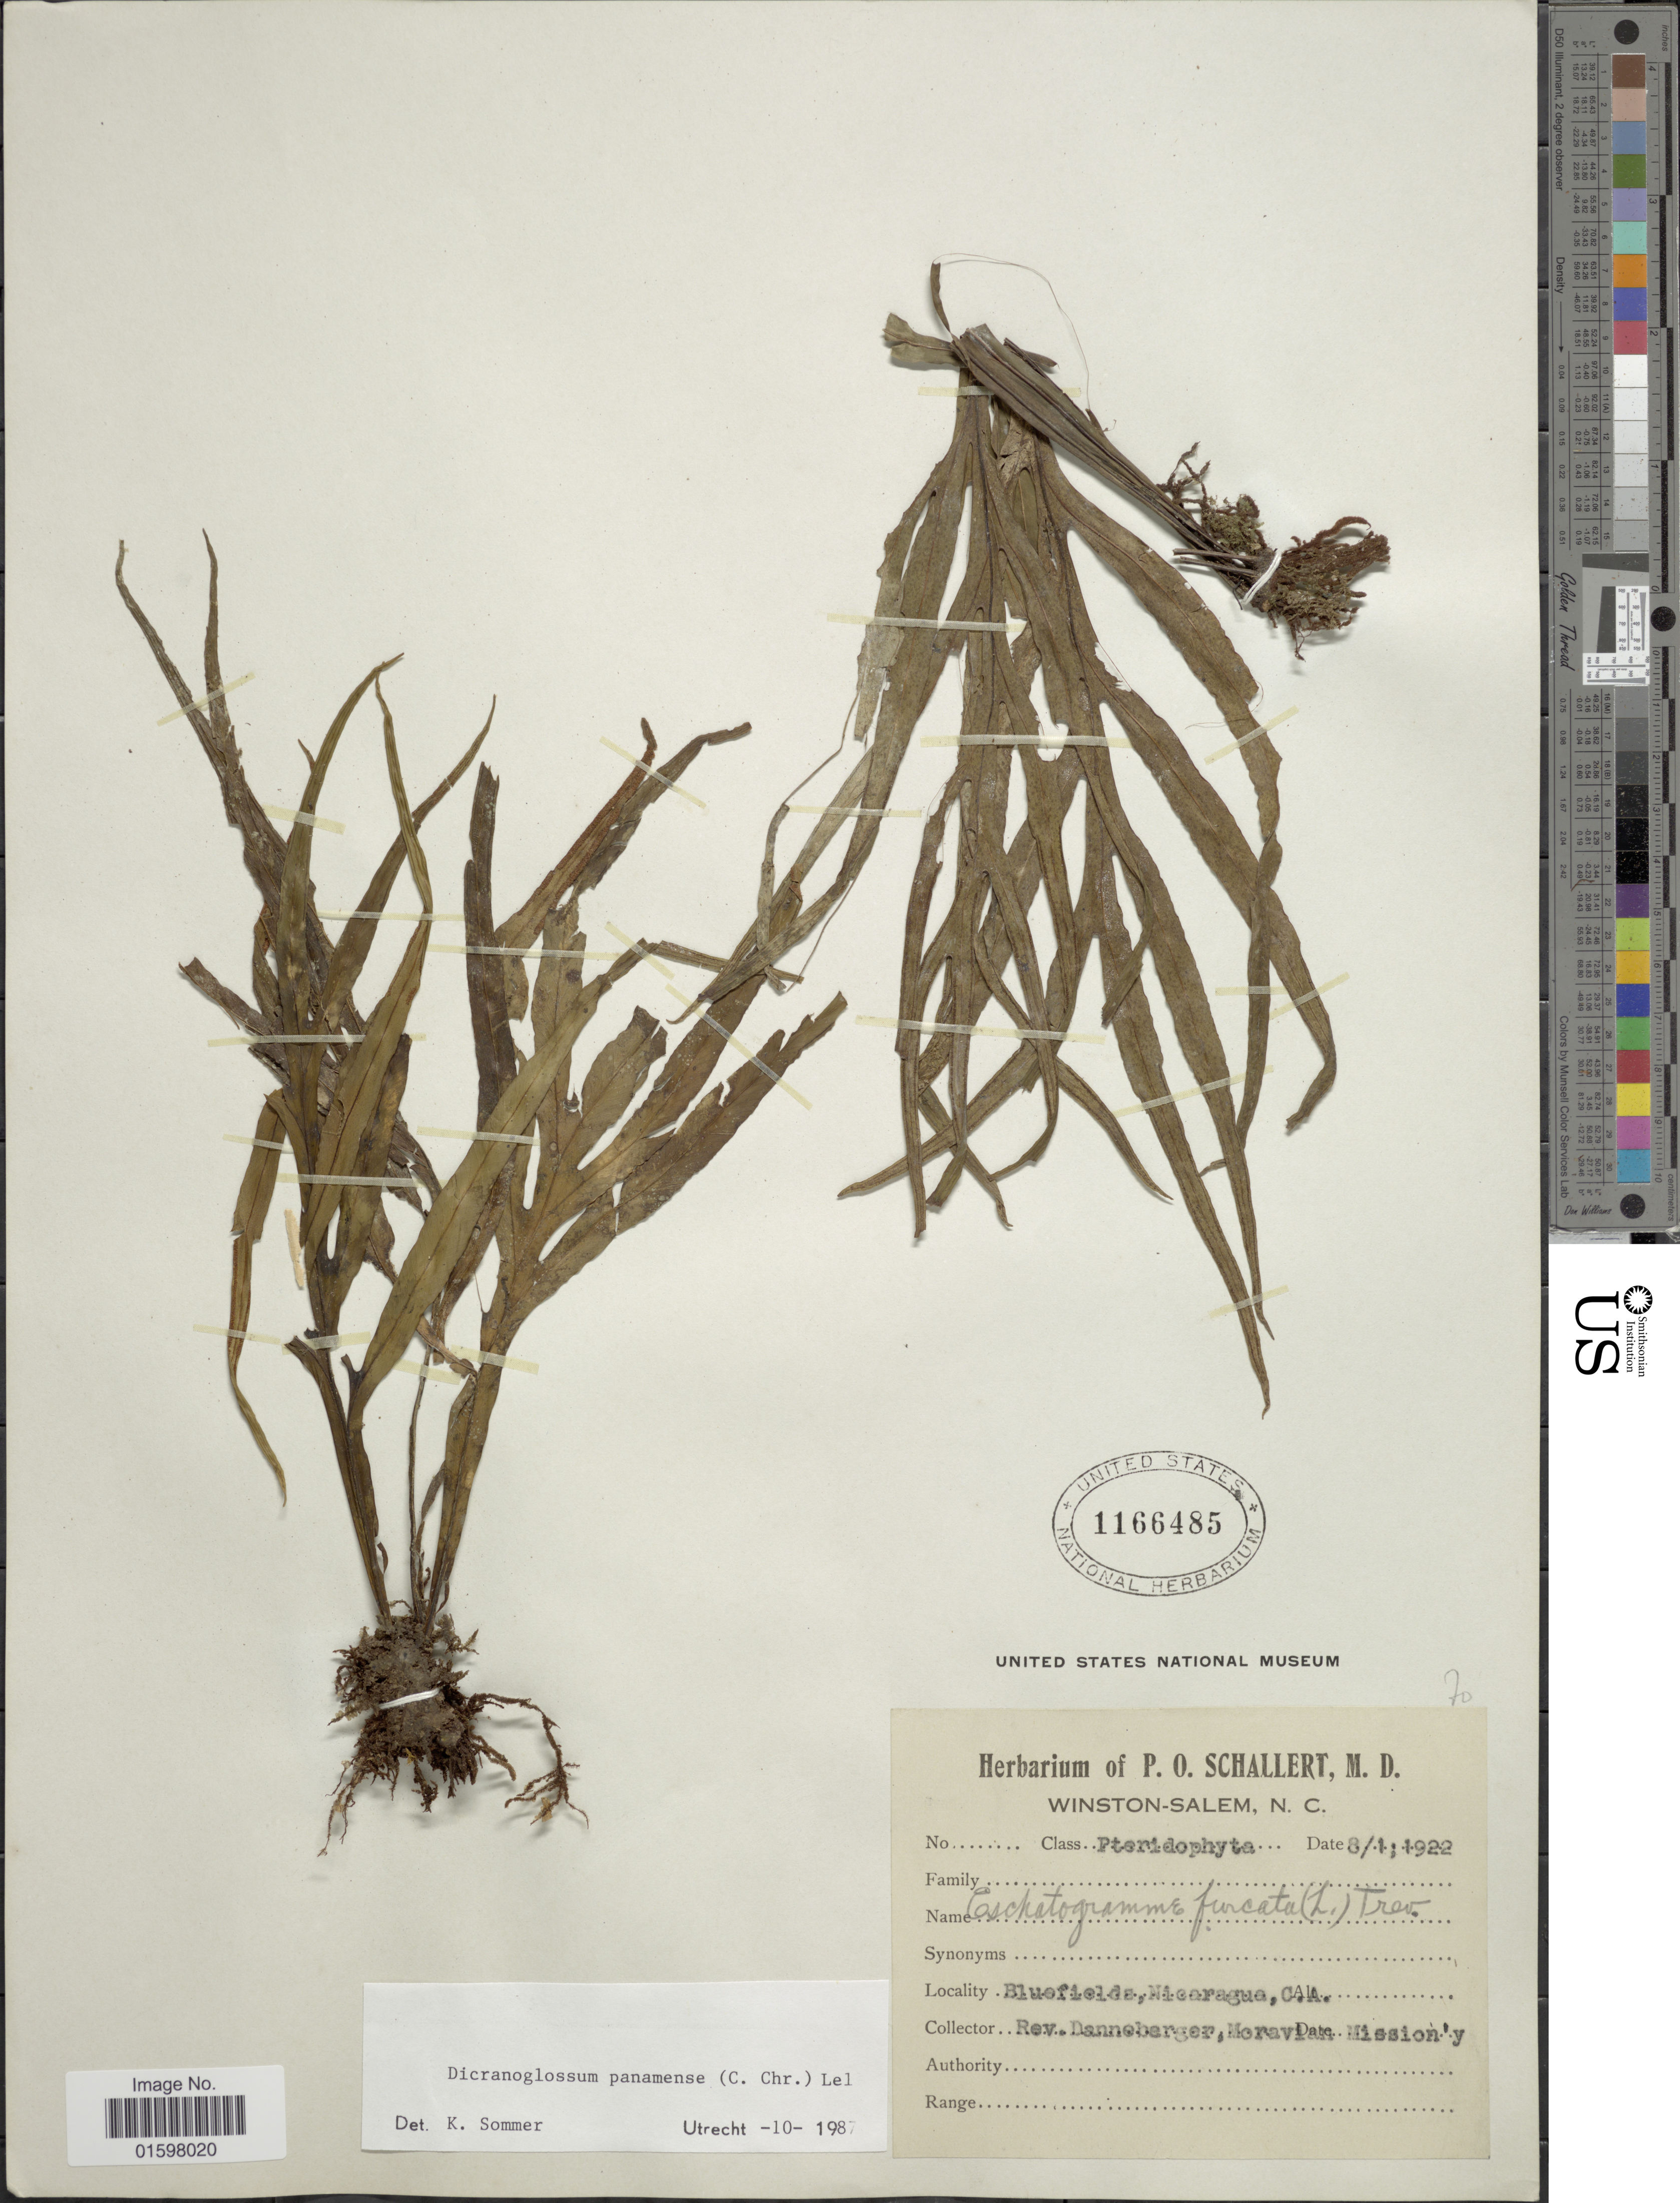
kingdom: Plantae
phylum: Tracheophyta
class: Polypodiopsida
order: Polypodiales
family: Polypodiaceae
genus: Pleopeltis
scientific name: Pleopeltis panamensis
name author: (Weath.) Pic. Serm.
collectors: Danneberger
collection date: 1922-01-08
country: Nicaragua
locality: Bluefields, C.A.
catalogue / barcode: US 1166485